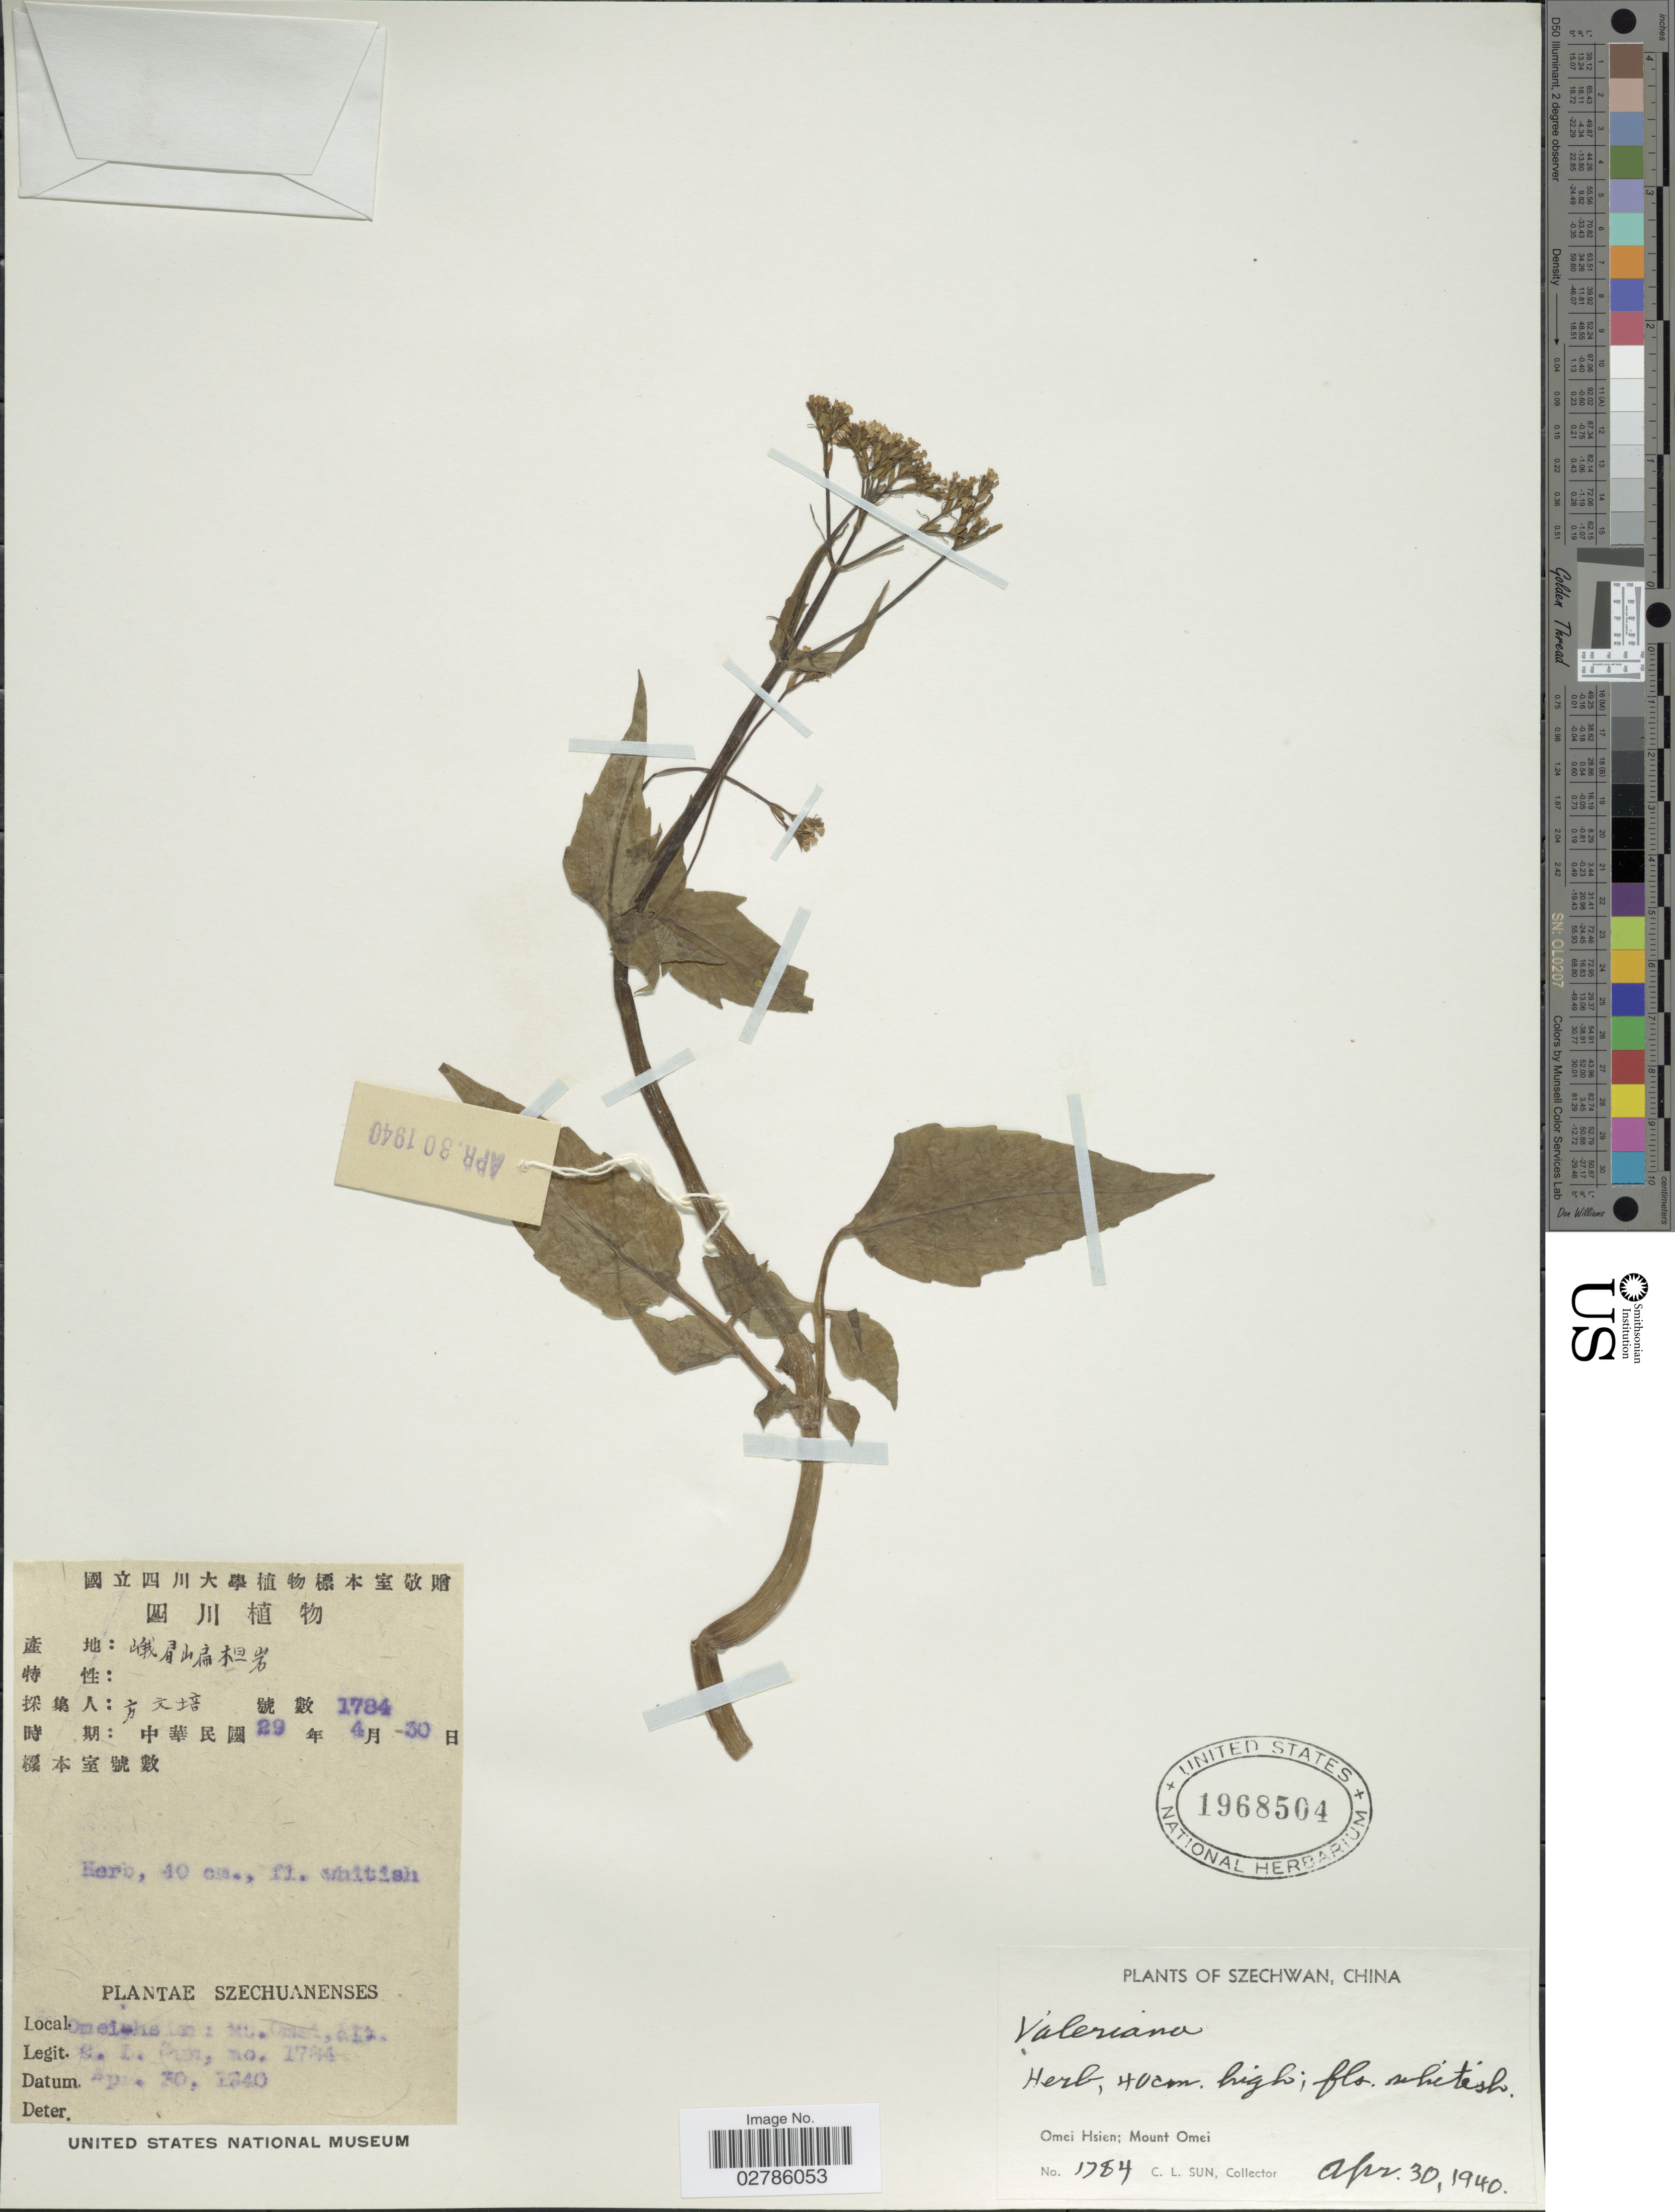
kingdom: Plantae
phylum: Tracheophyta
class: Magnoliopsida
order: Dipsacales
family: Caprifoliaceae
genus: Valeriana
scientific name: Valeriana sp.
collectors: C. Sun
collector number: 1784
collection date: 1940-04-30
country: China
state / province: Sichuan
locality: Szechuanenses. Omei Hsien; Mount Omei.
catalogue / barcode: US 1968504